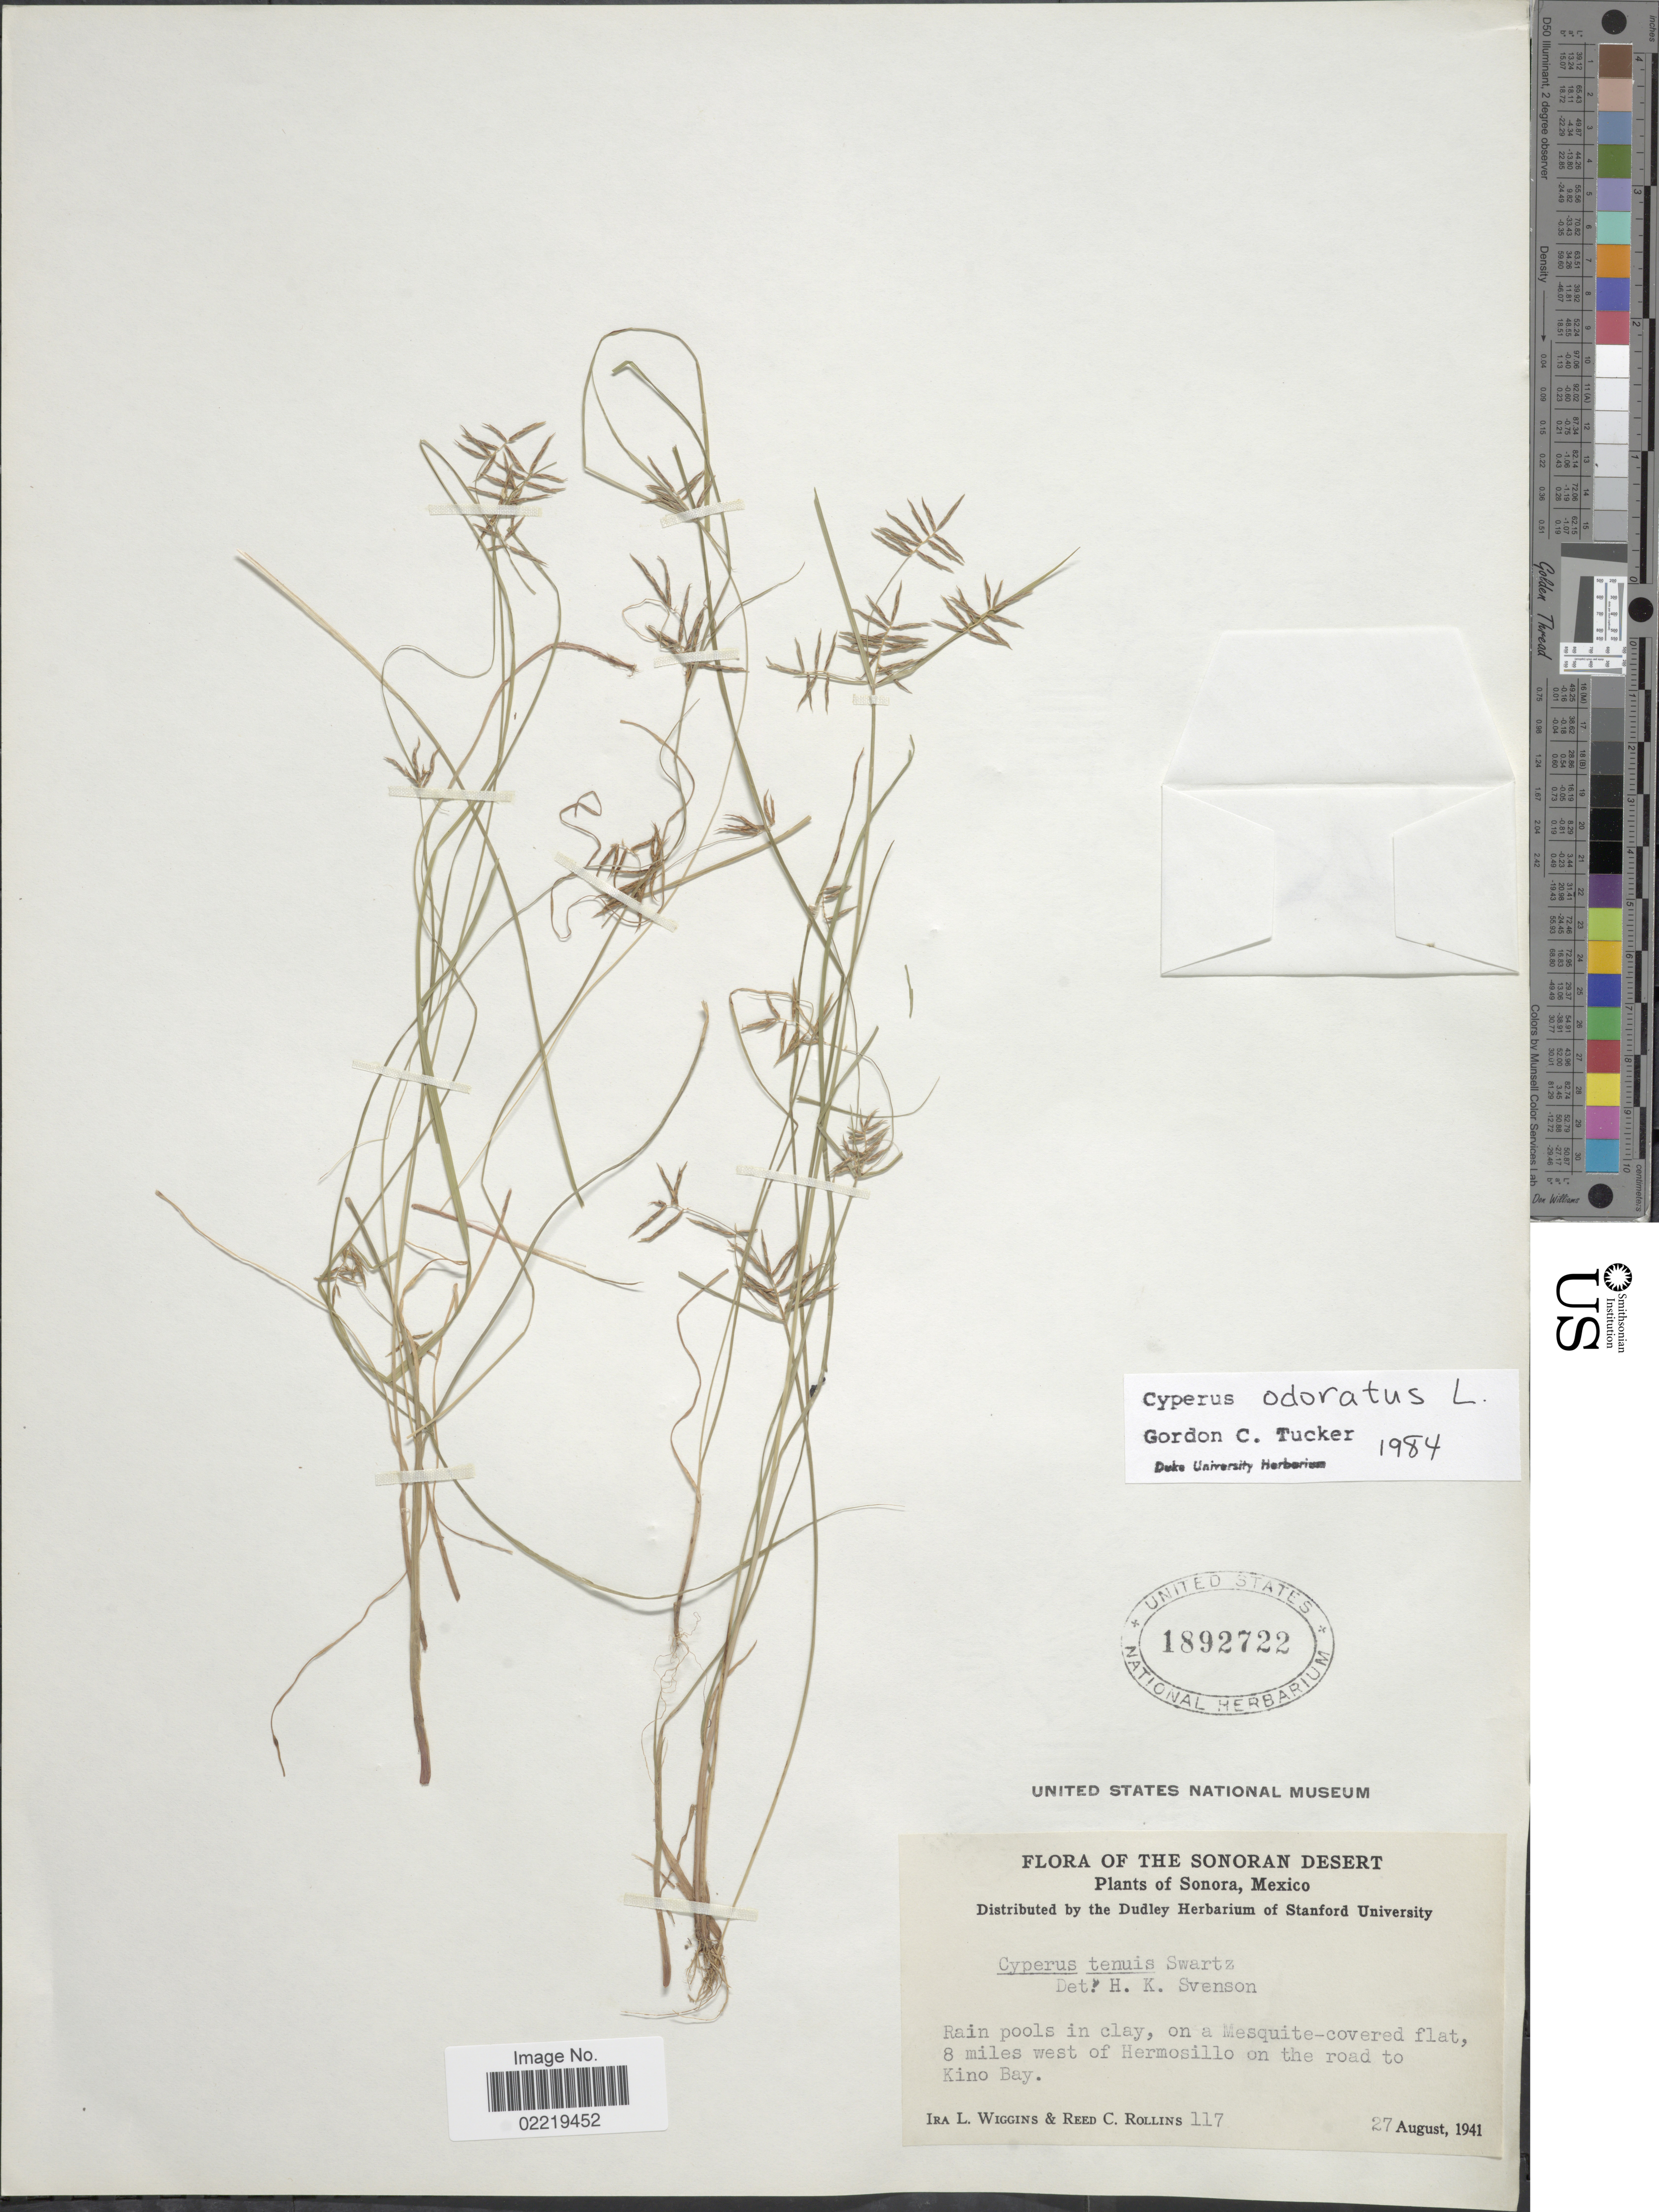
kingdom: Plantae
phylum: Tracheophyta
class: Liliopsida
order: Poales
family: Cyperaceae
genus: Cyperus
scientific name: Cyperus odoratus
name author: L.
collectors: I. L. Wiggins & R. C. Rollins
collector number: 117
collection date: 1941-08-27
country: Mexico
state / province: Sonora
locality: Sonoran Desert, rain pools in clay, on a Mesquite-covered flat, 8 miles west of Hermosillo on the road to Kino Bay.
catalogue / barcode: US 1892722